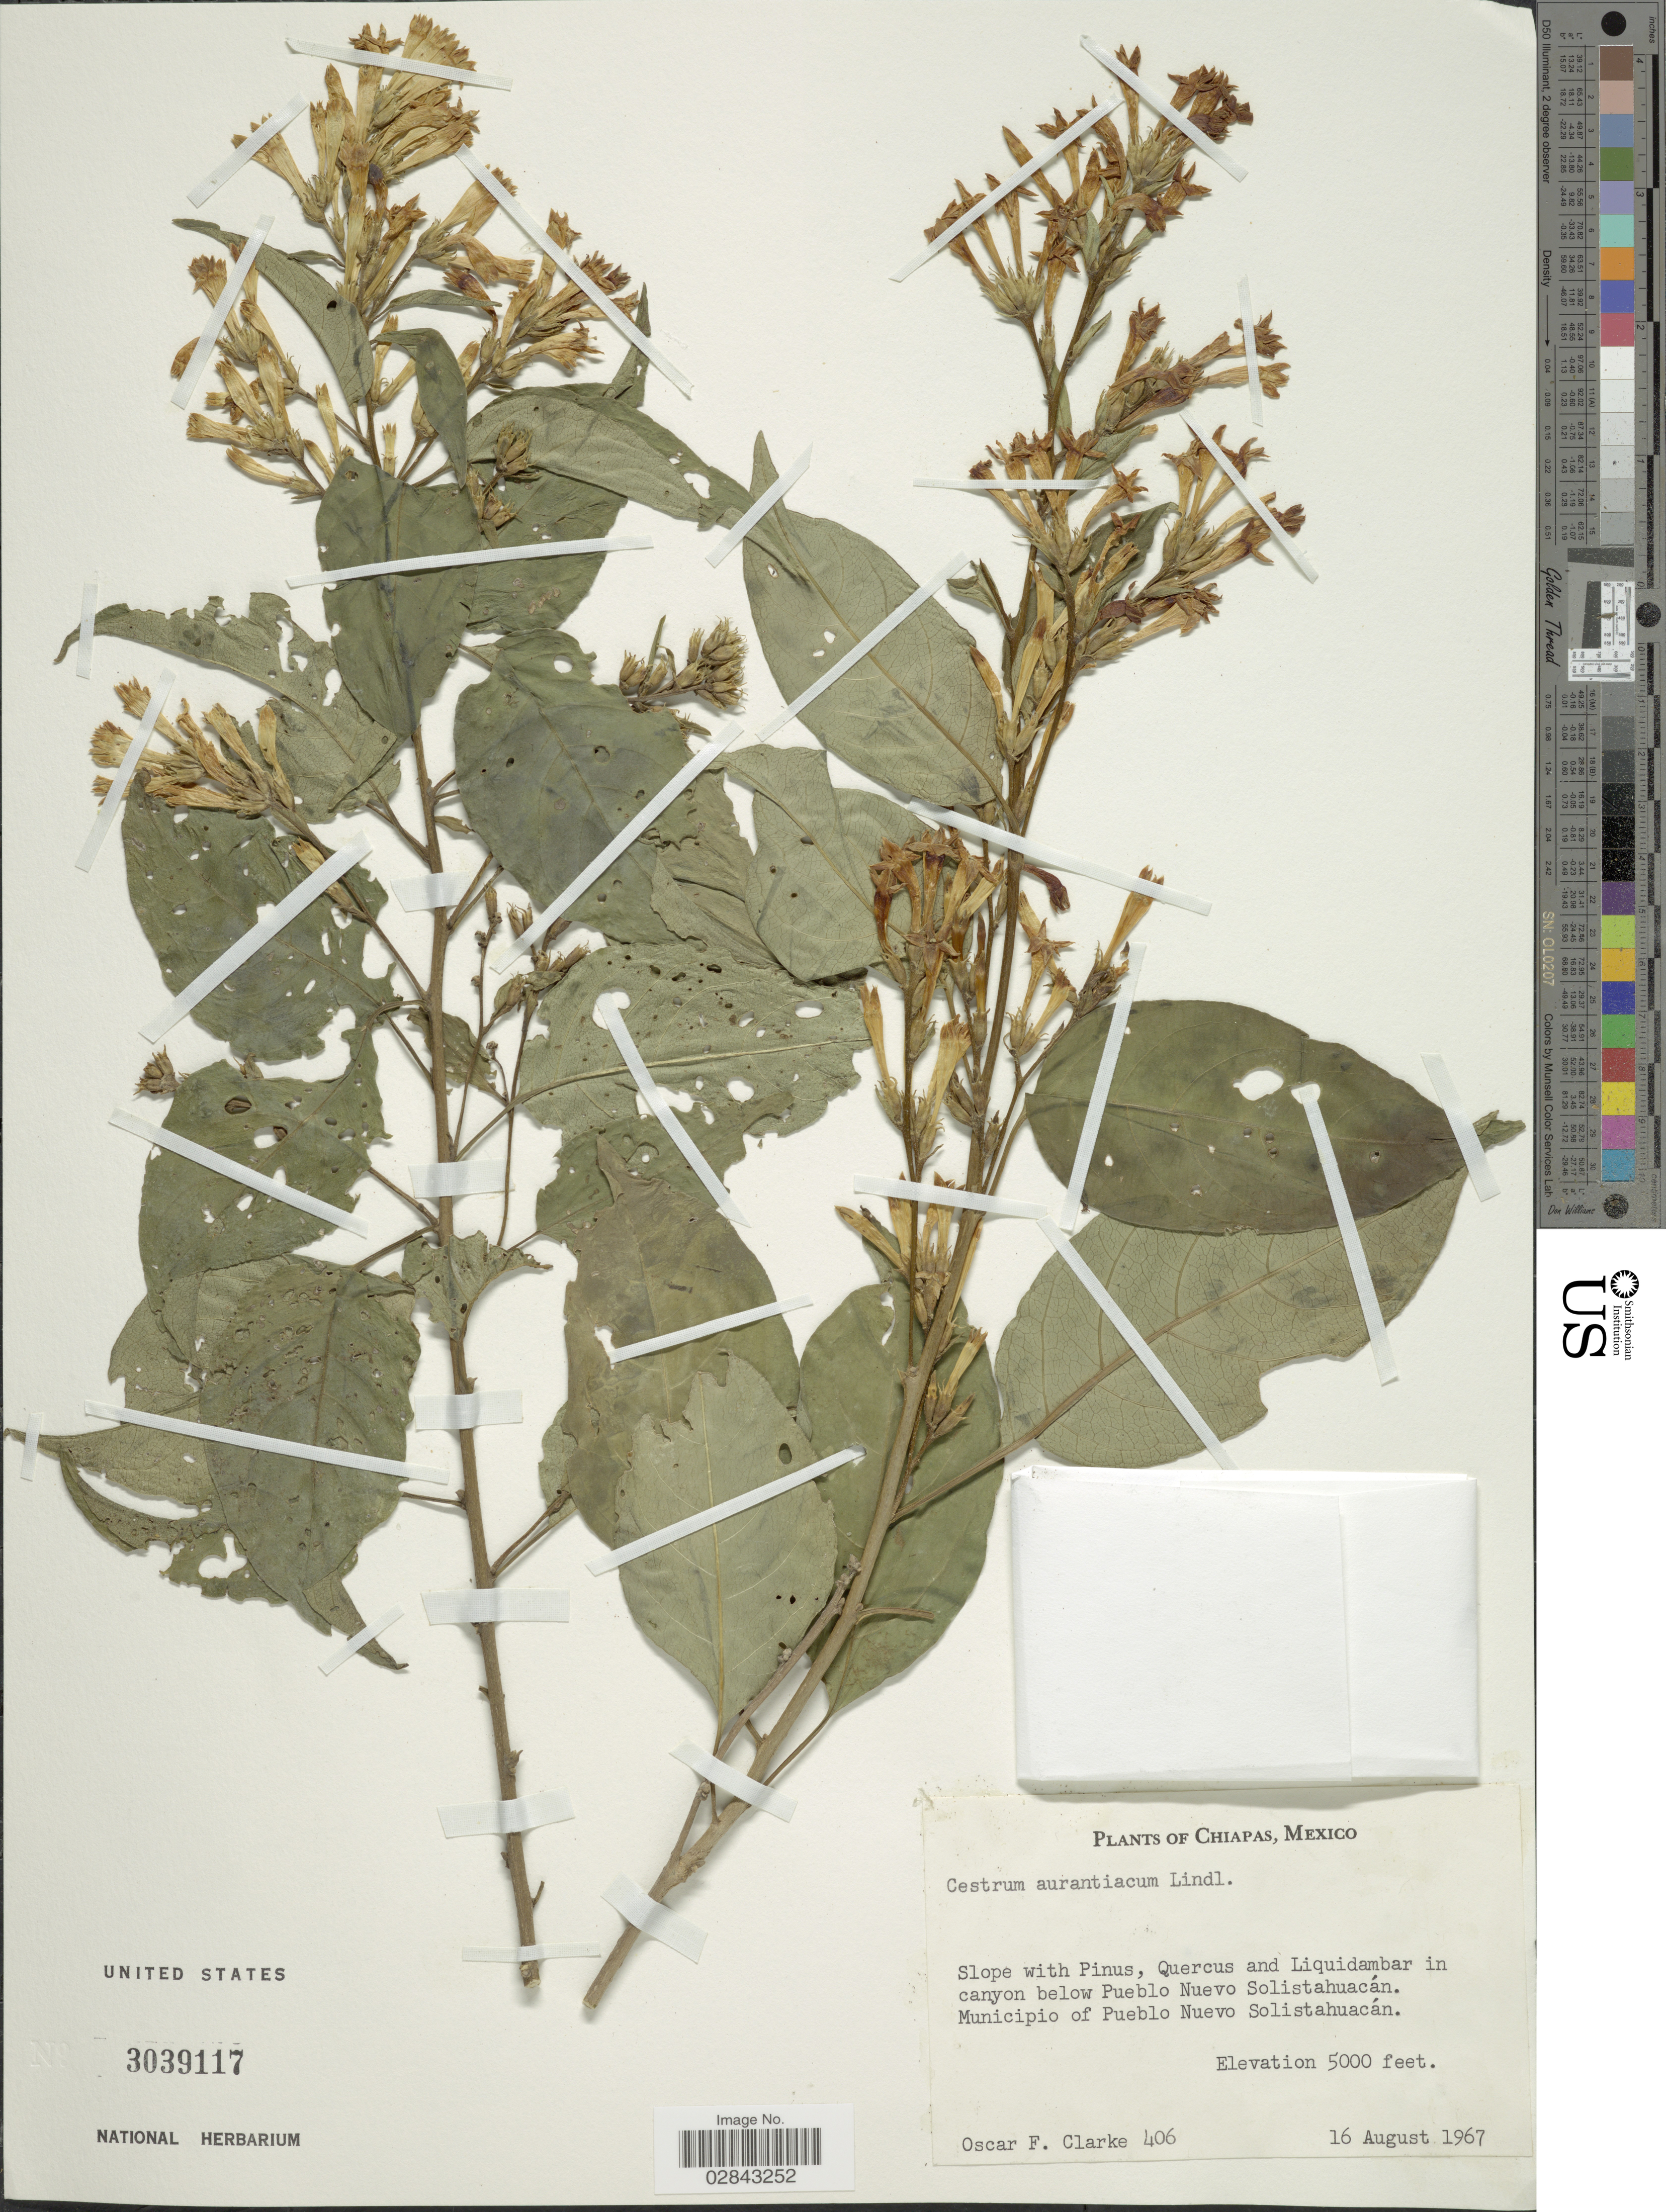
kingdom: Plantae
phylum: Tracheophyta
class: Magnoliopsida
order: Solanales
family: Solanaceae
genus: Cestrum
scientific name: Cestrum aurantiacum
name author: Lindley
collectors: O. F. Clarke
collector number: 406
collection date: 1967-08-16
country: Mexico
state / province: Chiapas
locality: In canyon below Pueblo Nuevo Solistahuacán. Municipio of Pueblo Nuevo Solistahuacán.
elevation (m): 1524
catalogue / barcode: US 3039117